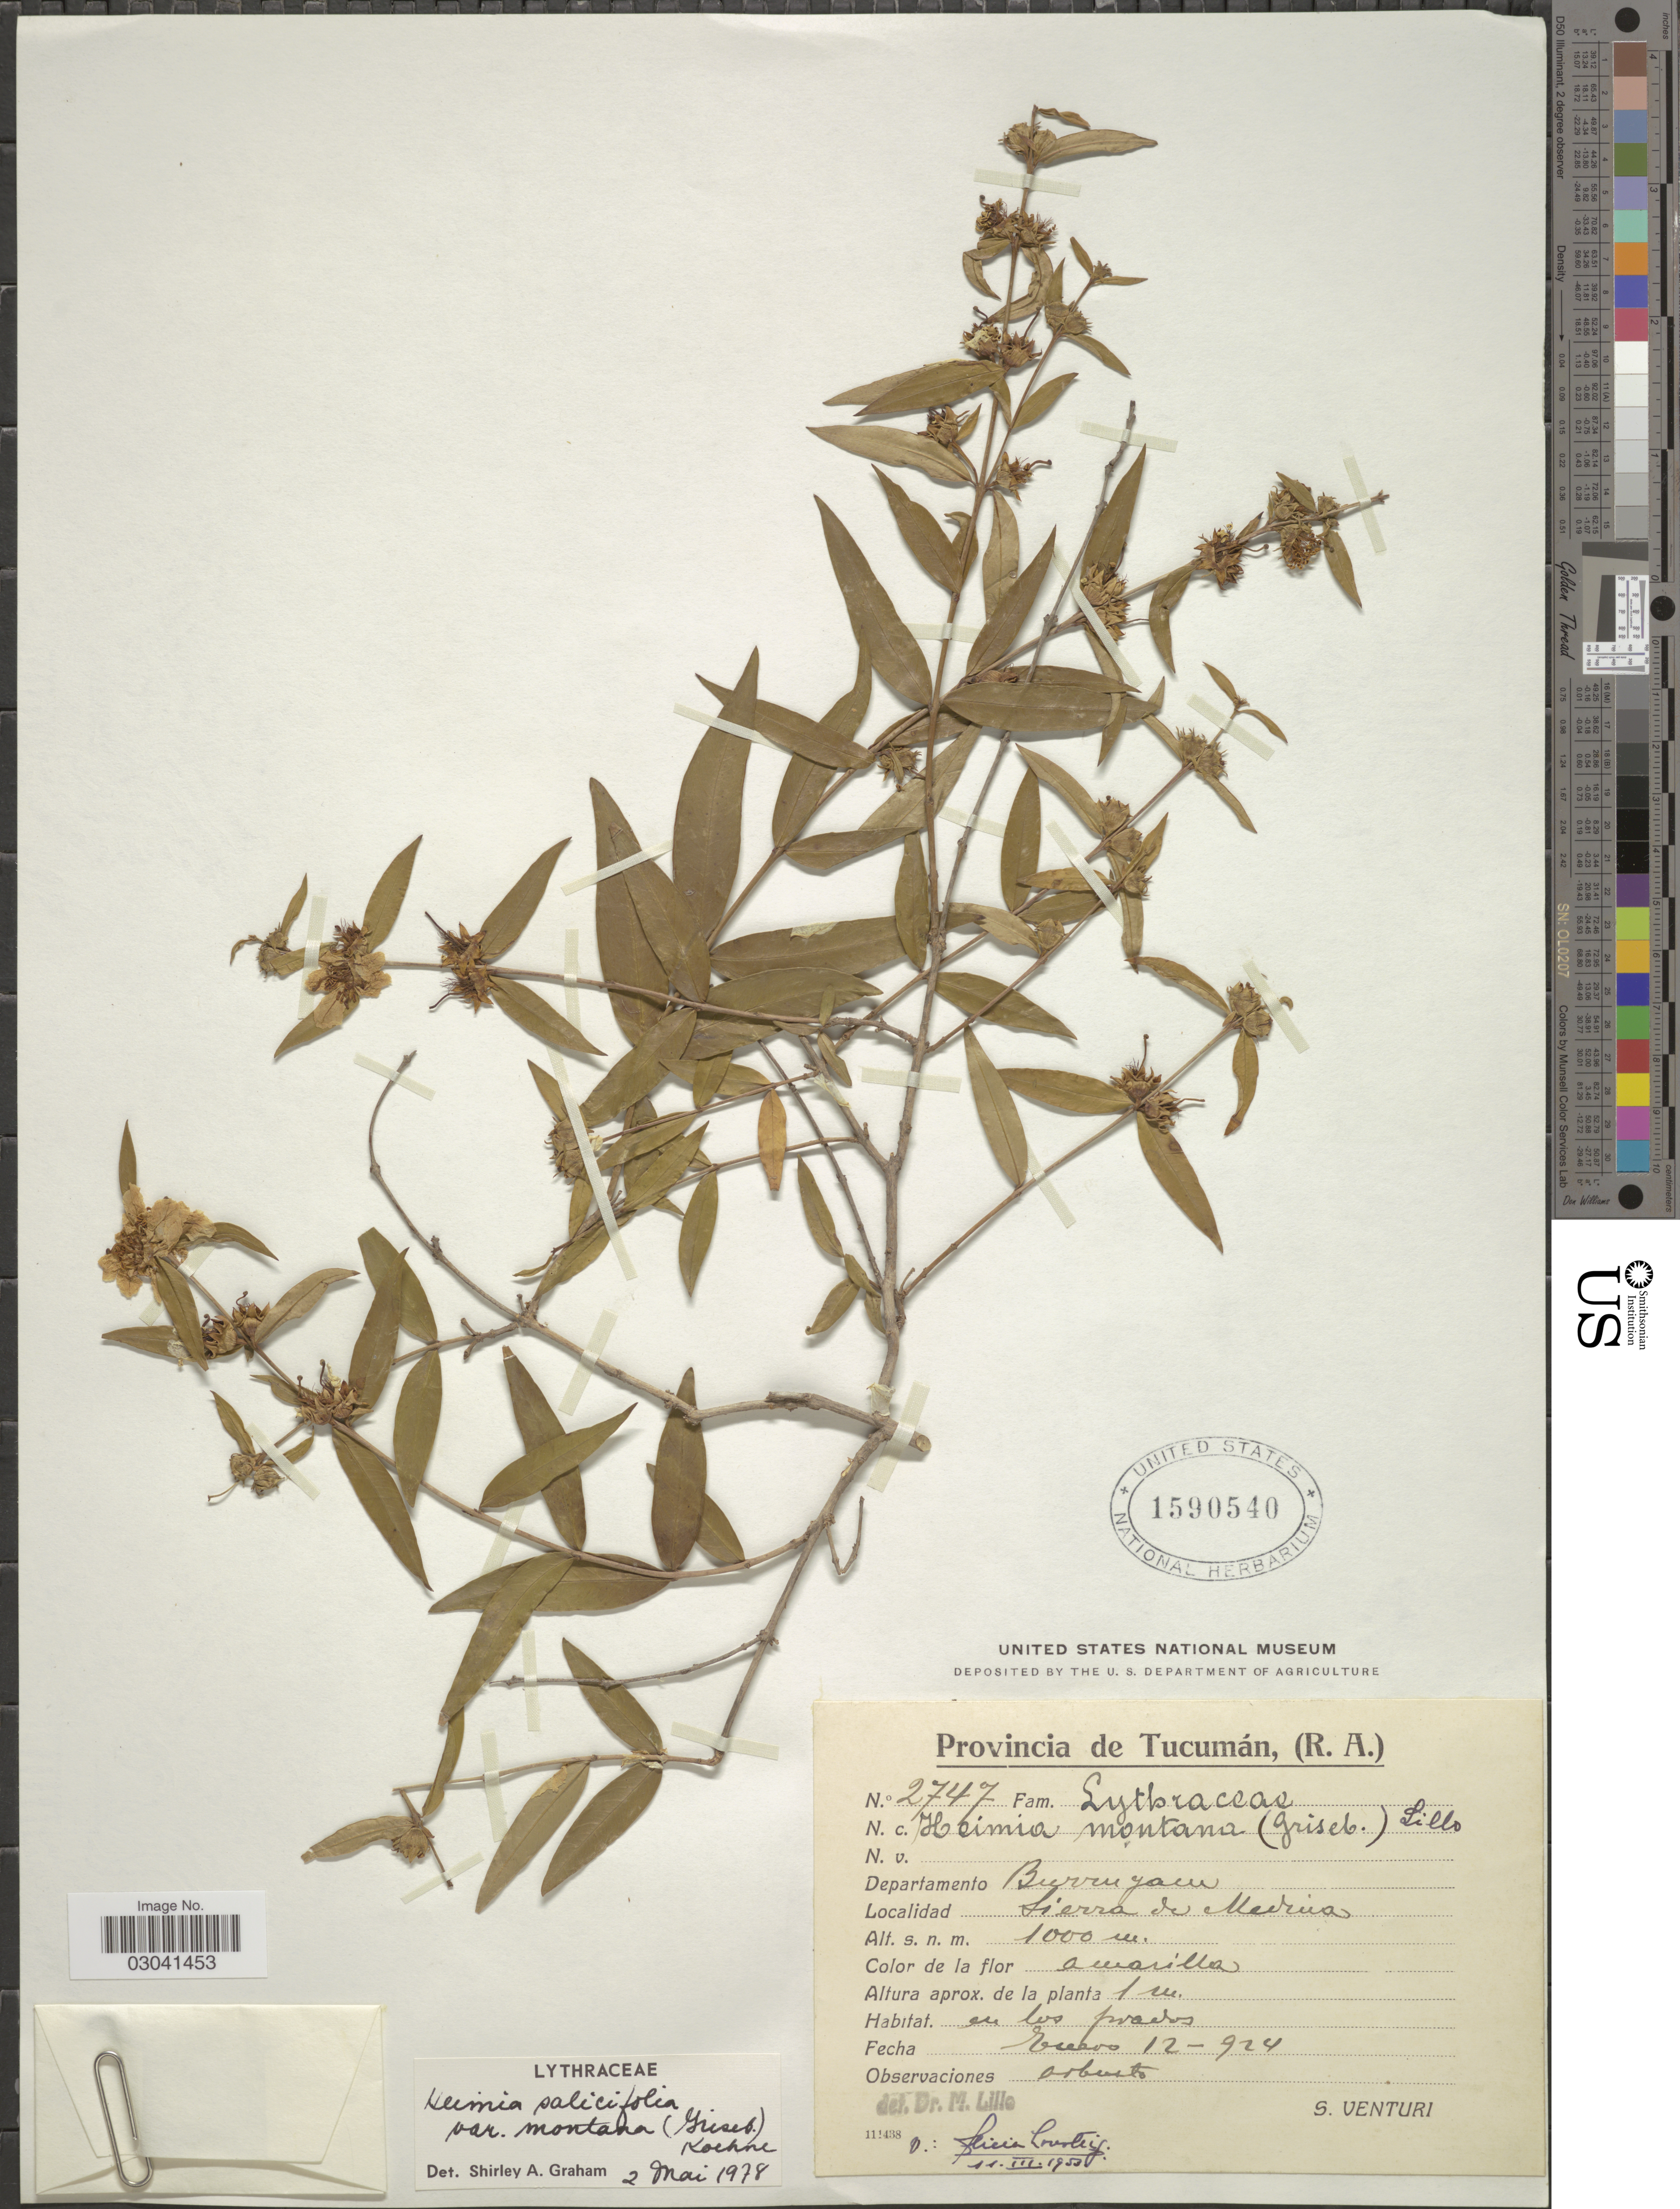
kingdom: Plantae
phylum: Tracheophyta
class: Magnoliopsida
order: Myrtales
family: Lythraceae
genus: Heimia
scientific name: Heimia montana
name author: (Griseb.) Lillo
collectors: S. Venturi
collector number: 2747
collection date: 1924-01-12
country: Argentina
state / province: Tucuman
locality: Provincia de Tucumán, (R. A.), Departamento Burruyacu, Sierra de Medina.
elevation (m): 1000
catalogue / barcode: US 1590540